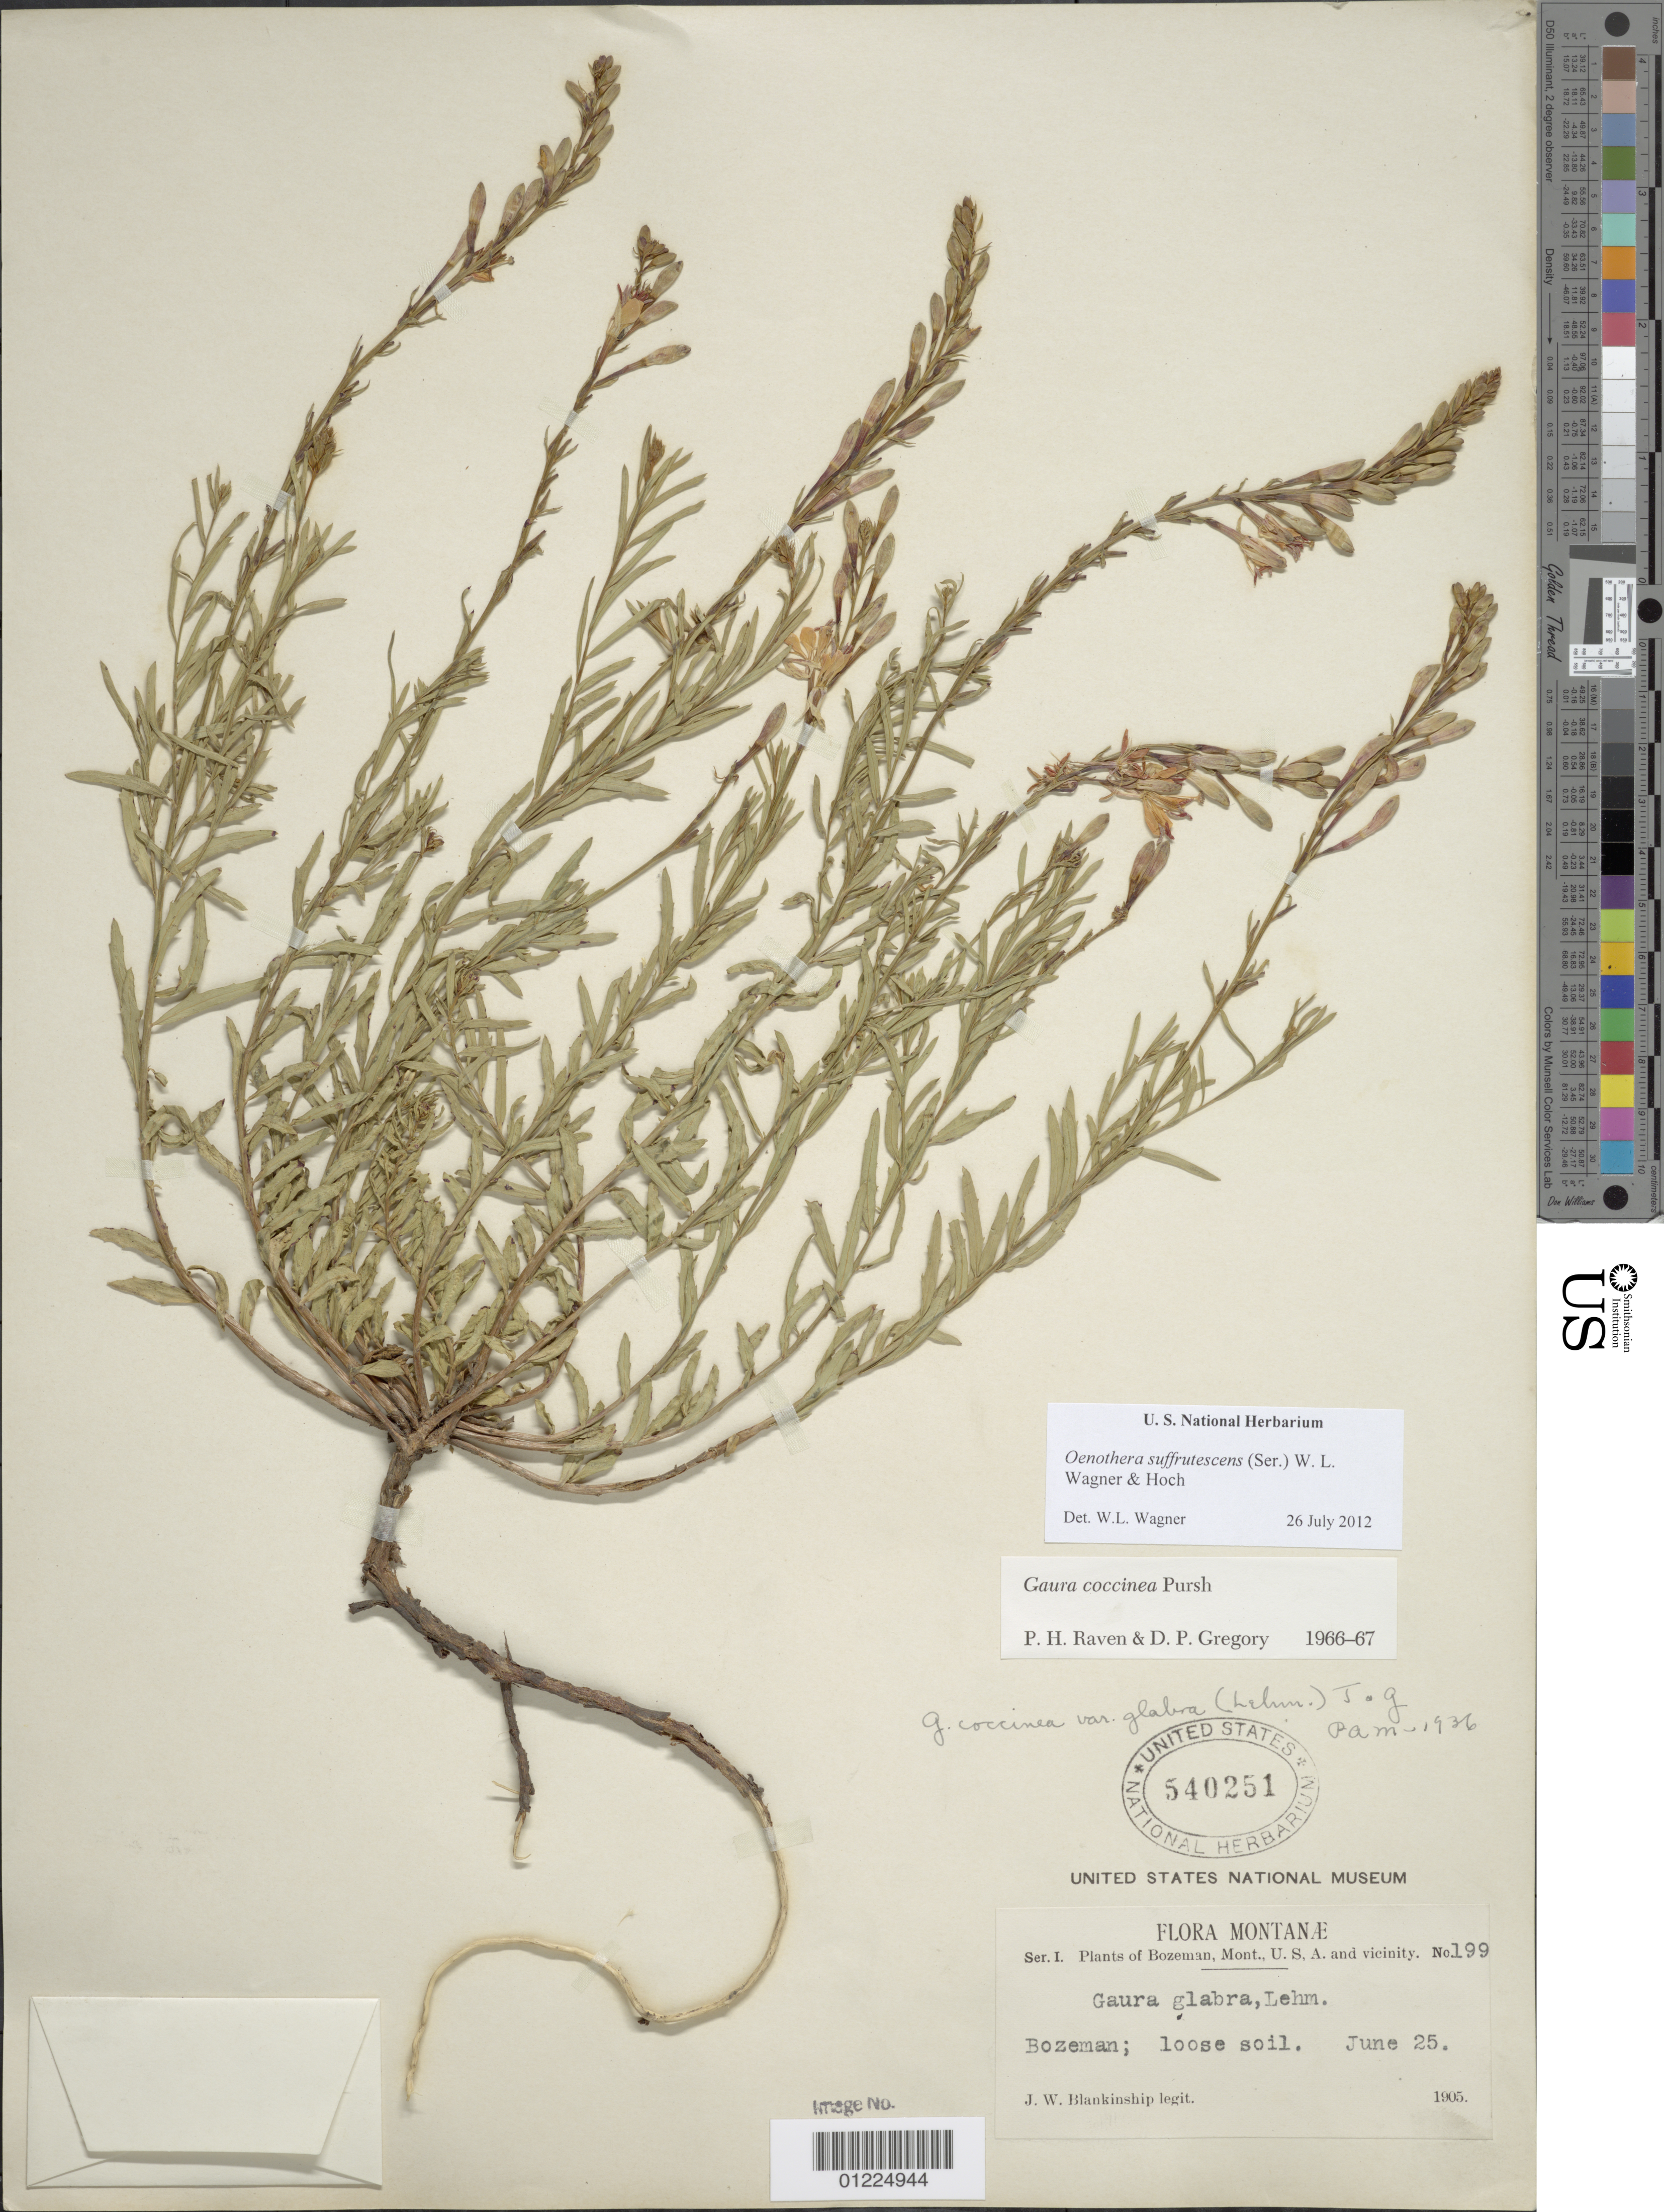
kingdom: Plantae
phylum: Tracheophyta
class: Magnoliopsida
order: Myrtales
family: Onagraceae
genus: Oenothera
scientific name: Oenothera suffrutescens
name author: (Ser.) W.L. Wagner & Hoch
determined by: Wagner, W. L., (BOT), Smithsonian Institution - National Museum of Natural History (UNITED STATES)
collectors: J. W. Blankinship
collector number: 199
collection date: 1905-06-25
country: United States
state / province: Montana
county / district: Gallatin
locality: Bozeman.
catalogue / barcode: US 540251